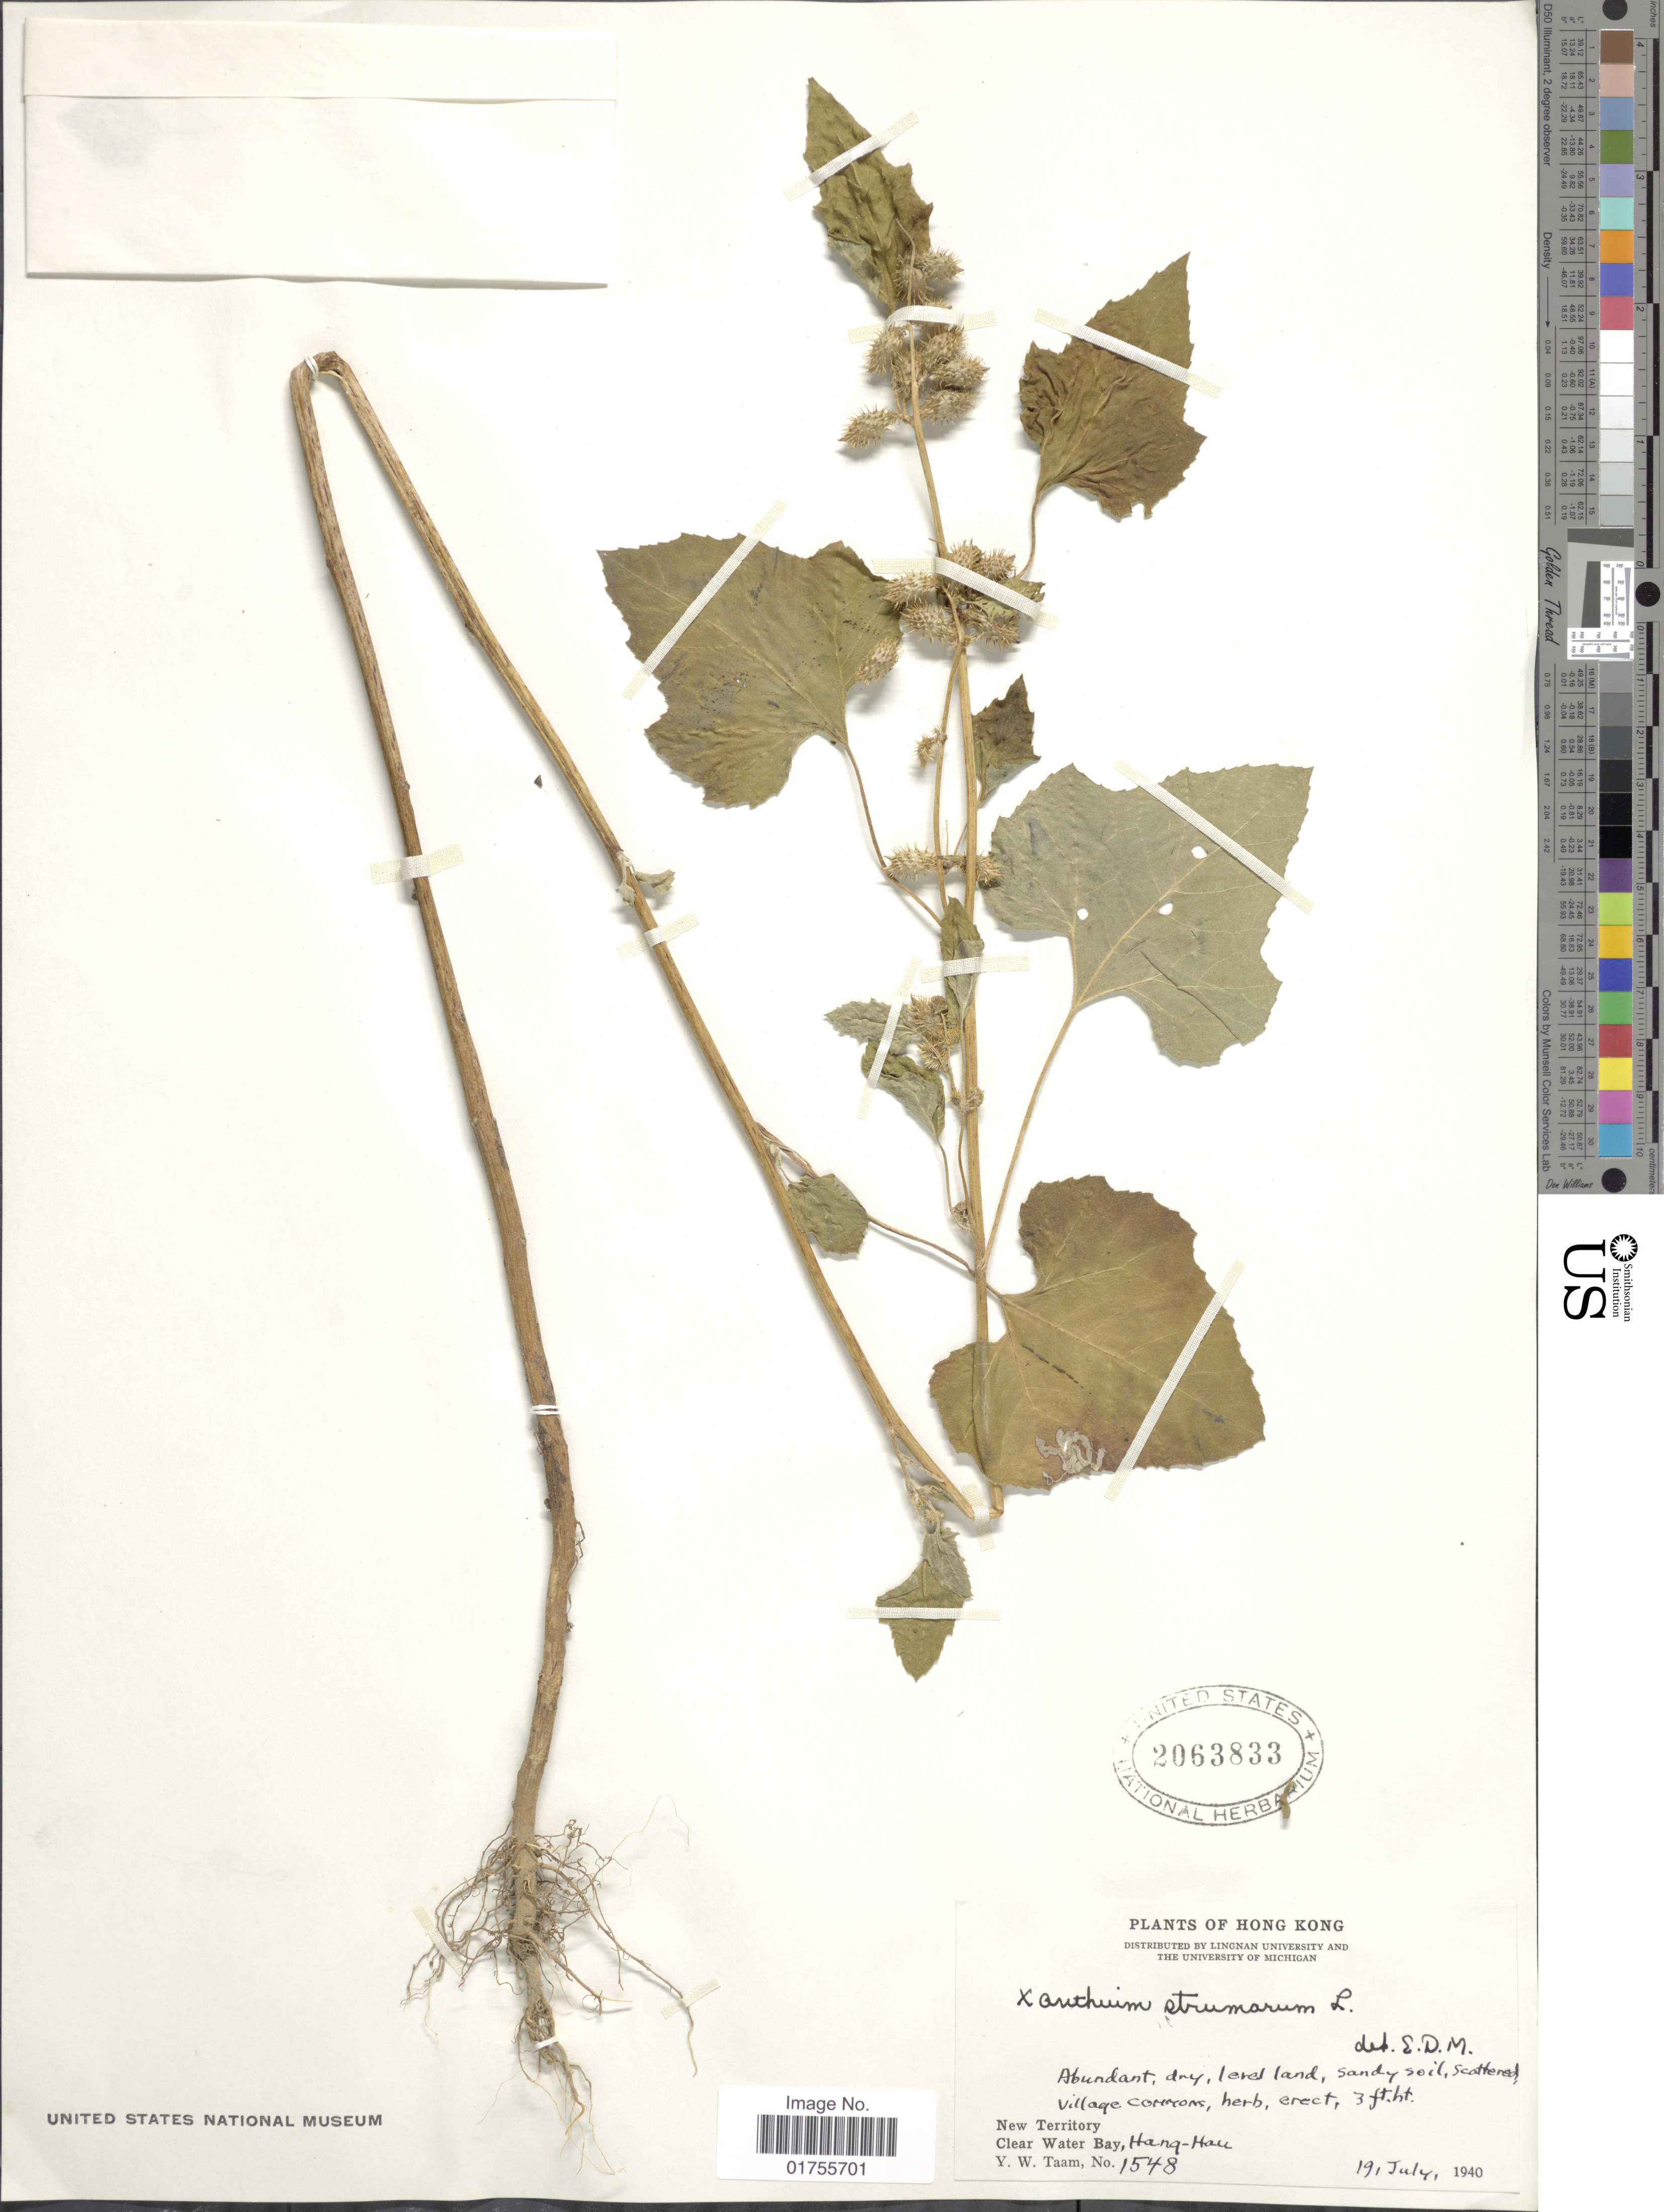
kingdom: Plantae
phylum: Tracheophyta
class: Magnoliopsida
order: Asterales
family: Asteraceae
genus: Xanthium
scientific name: Xanthium strumarium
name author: L.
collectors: Y. W. Taam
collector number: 1548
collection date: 1940-07-19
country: China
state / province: Hong Kong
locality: New Territory, Clear water Bay, Hang-Hau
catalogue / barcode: US 2063833